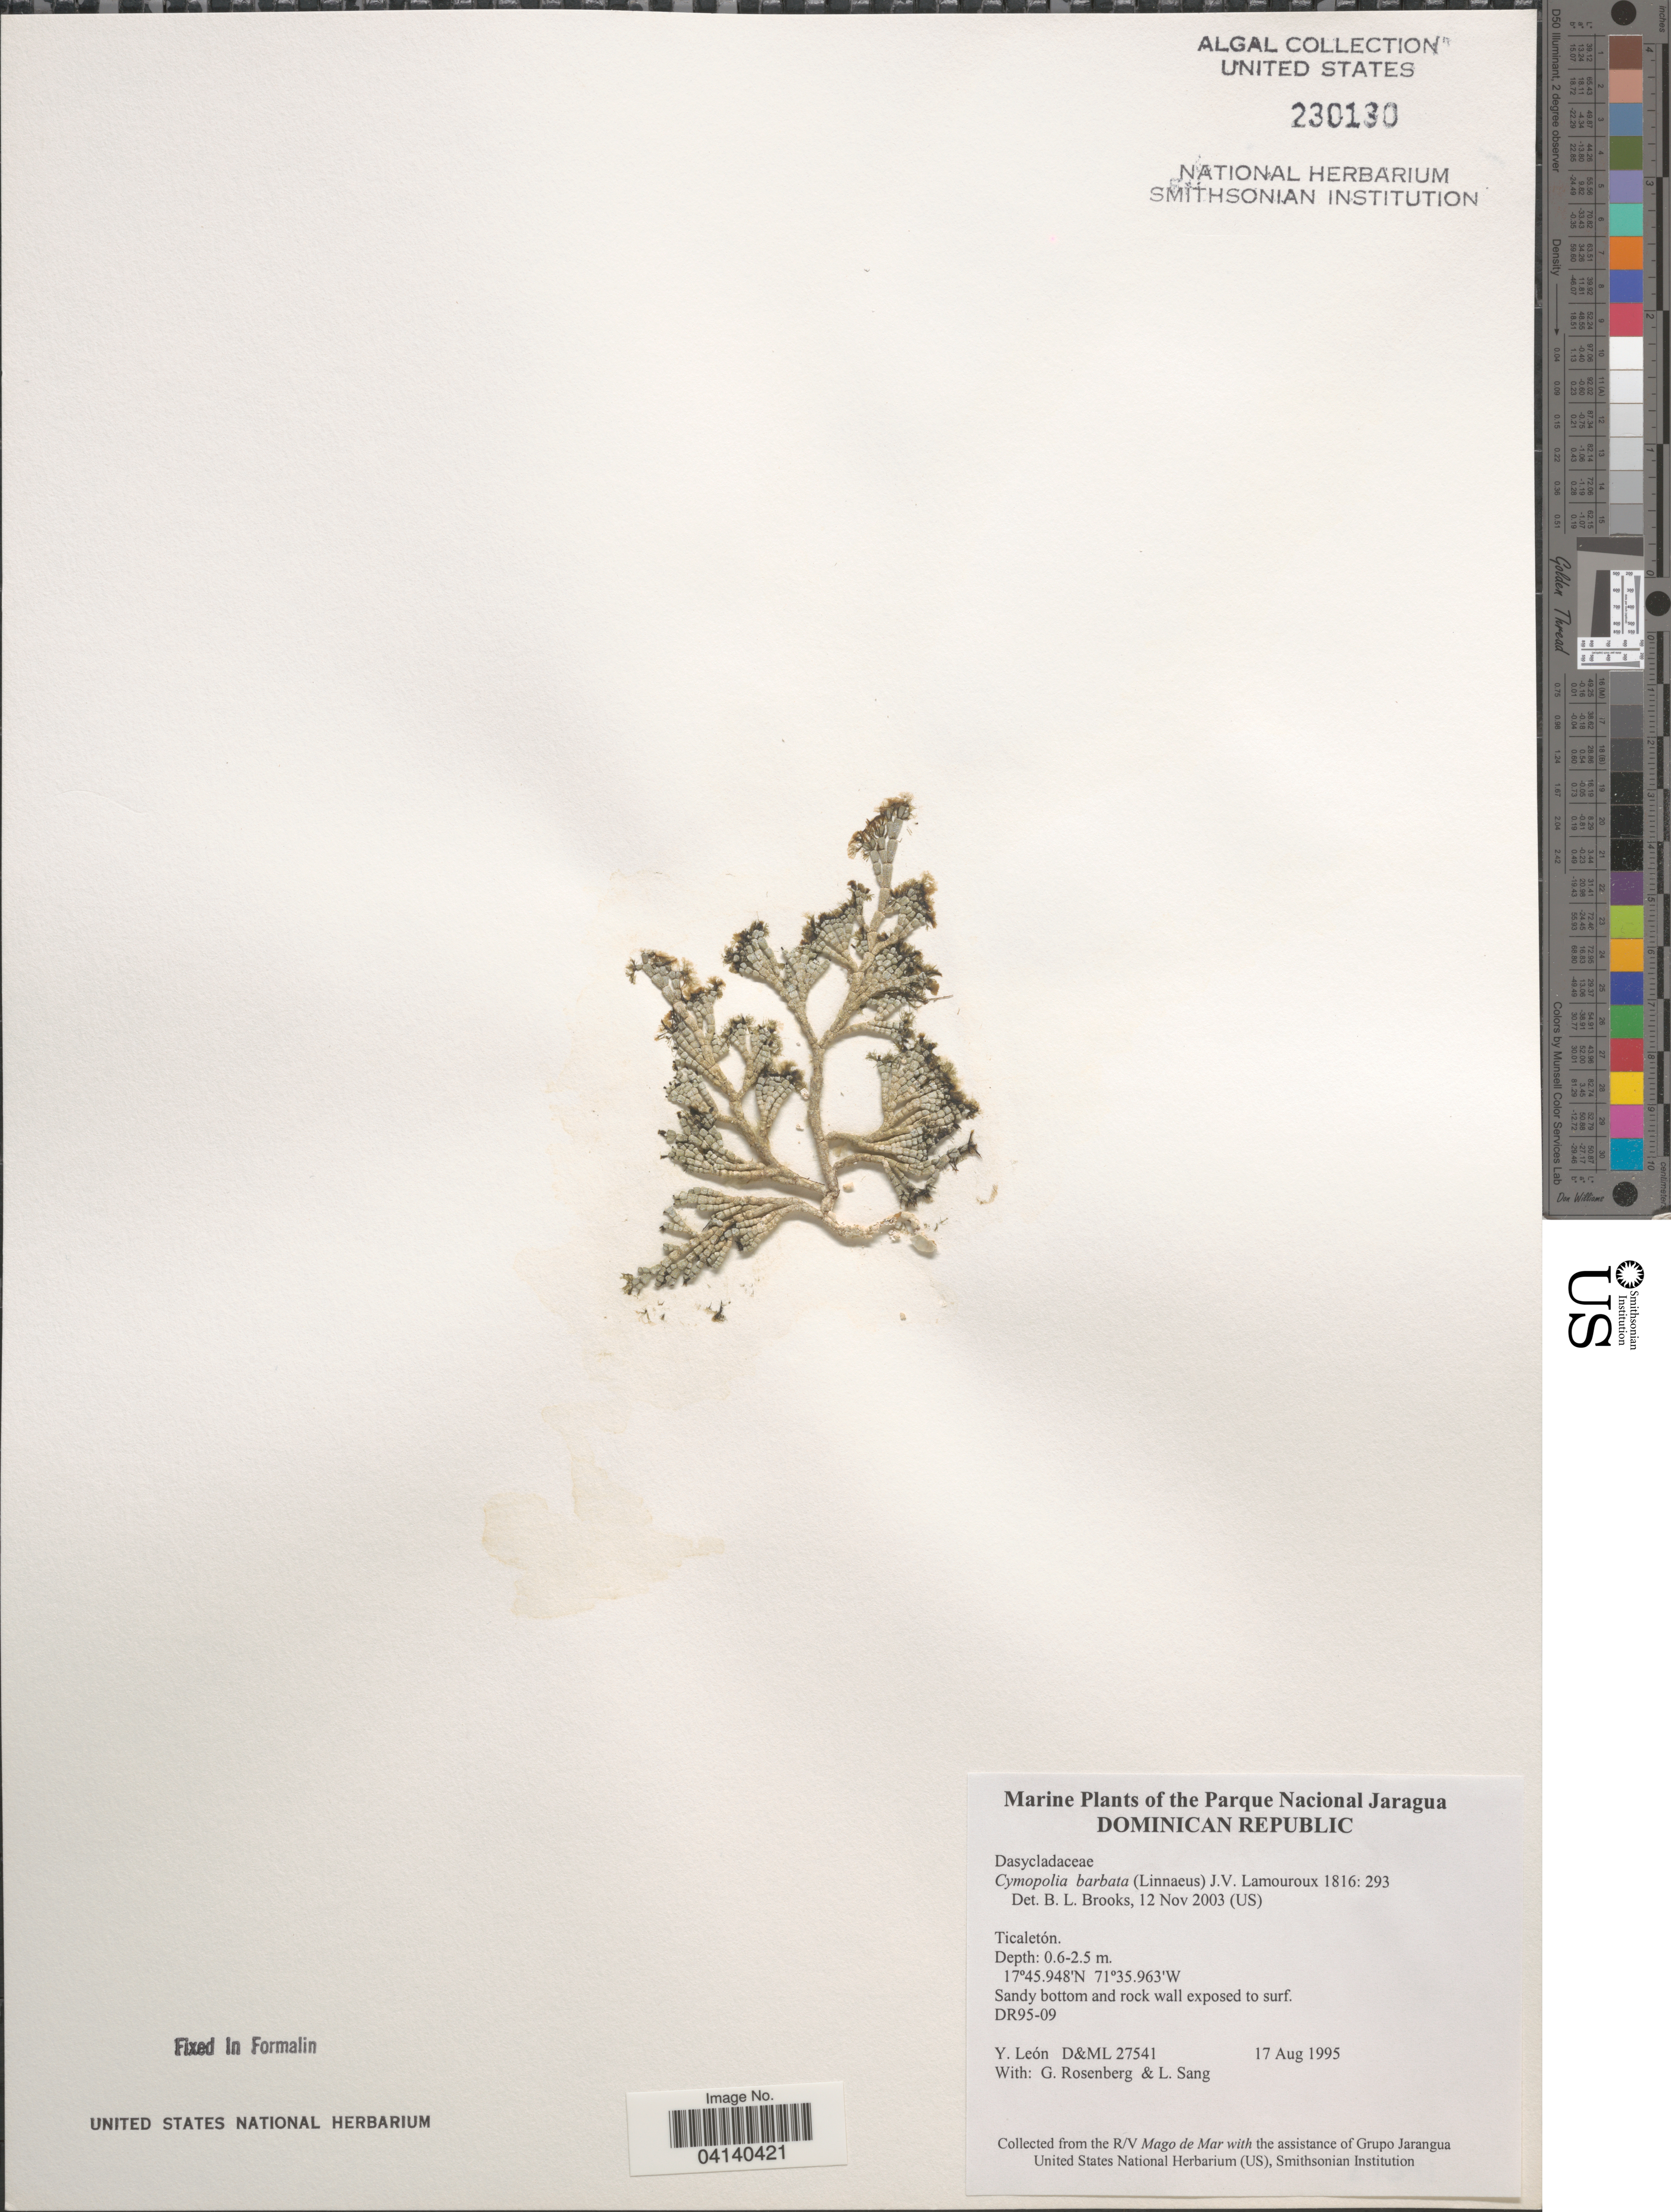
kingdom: Plantae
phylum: Chlorophyta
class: Ulvophyceae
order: Dasycladales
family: Dasycladaceae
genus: Cymopolia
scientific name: Cymopolia barbata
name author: (L.) J.V.Lamouroux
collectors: Y. León, G. Rosenberg & L. Sang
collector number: D&ML27541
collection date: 1995-08-17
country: Dominican Republic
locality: The Parque Nacional Jaragua. Ticaletón.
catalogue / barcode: US 230130